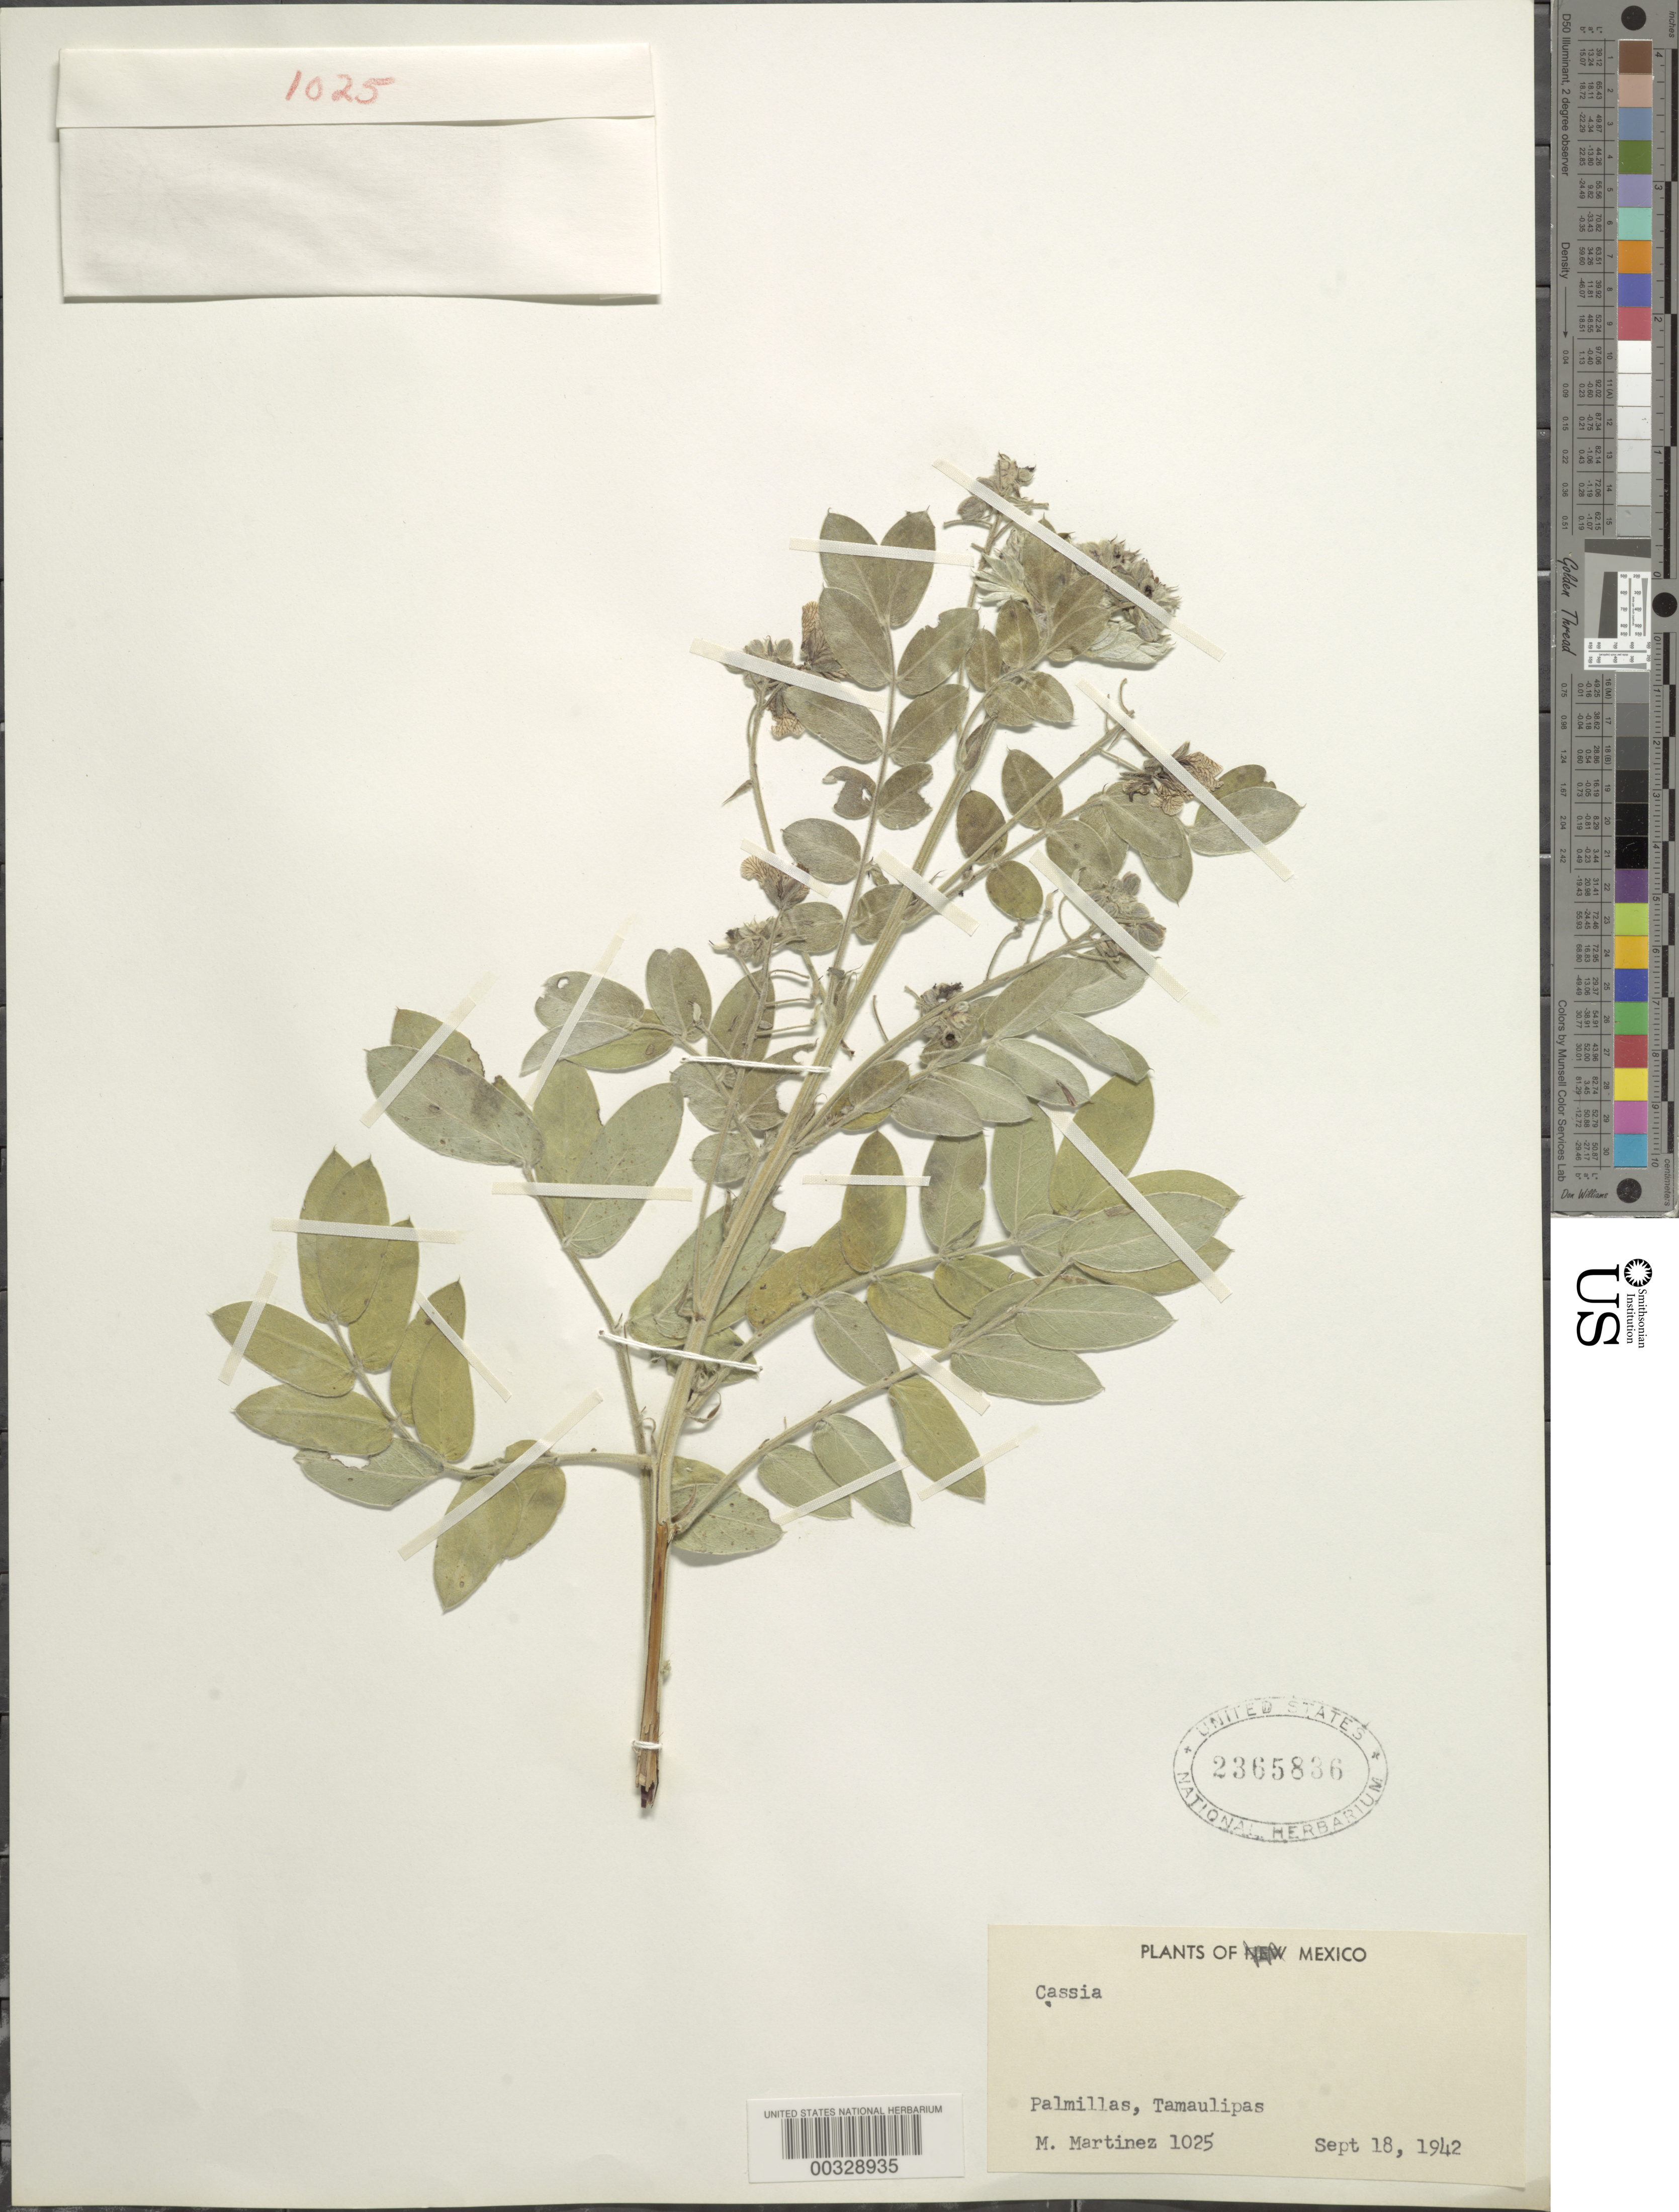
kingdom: Plantae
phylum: Tracheophyta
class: Magnoliopsida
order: Fabales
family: Fabaceae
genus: Senna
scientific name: Senna lindheimeriana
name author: (Scheele) H.S. Irwin & Barneby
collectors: M. Martínez M.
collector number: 1025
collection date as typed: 18 Sep 1942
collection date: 1942-09-18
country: Mexico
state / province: Tamaulipas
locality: Palmillas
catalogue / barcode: US 2365836